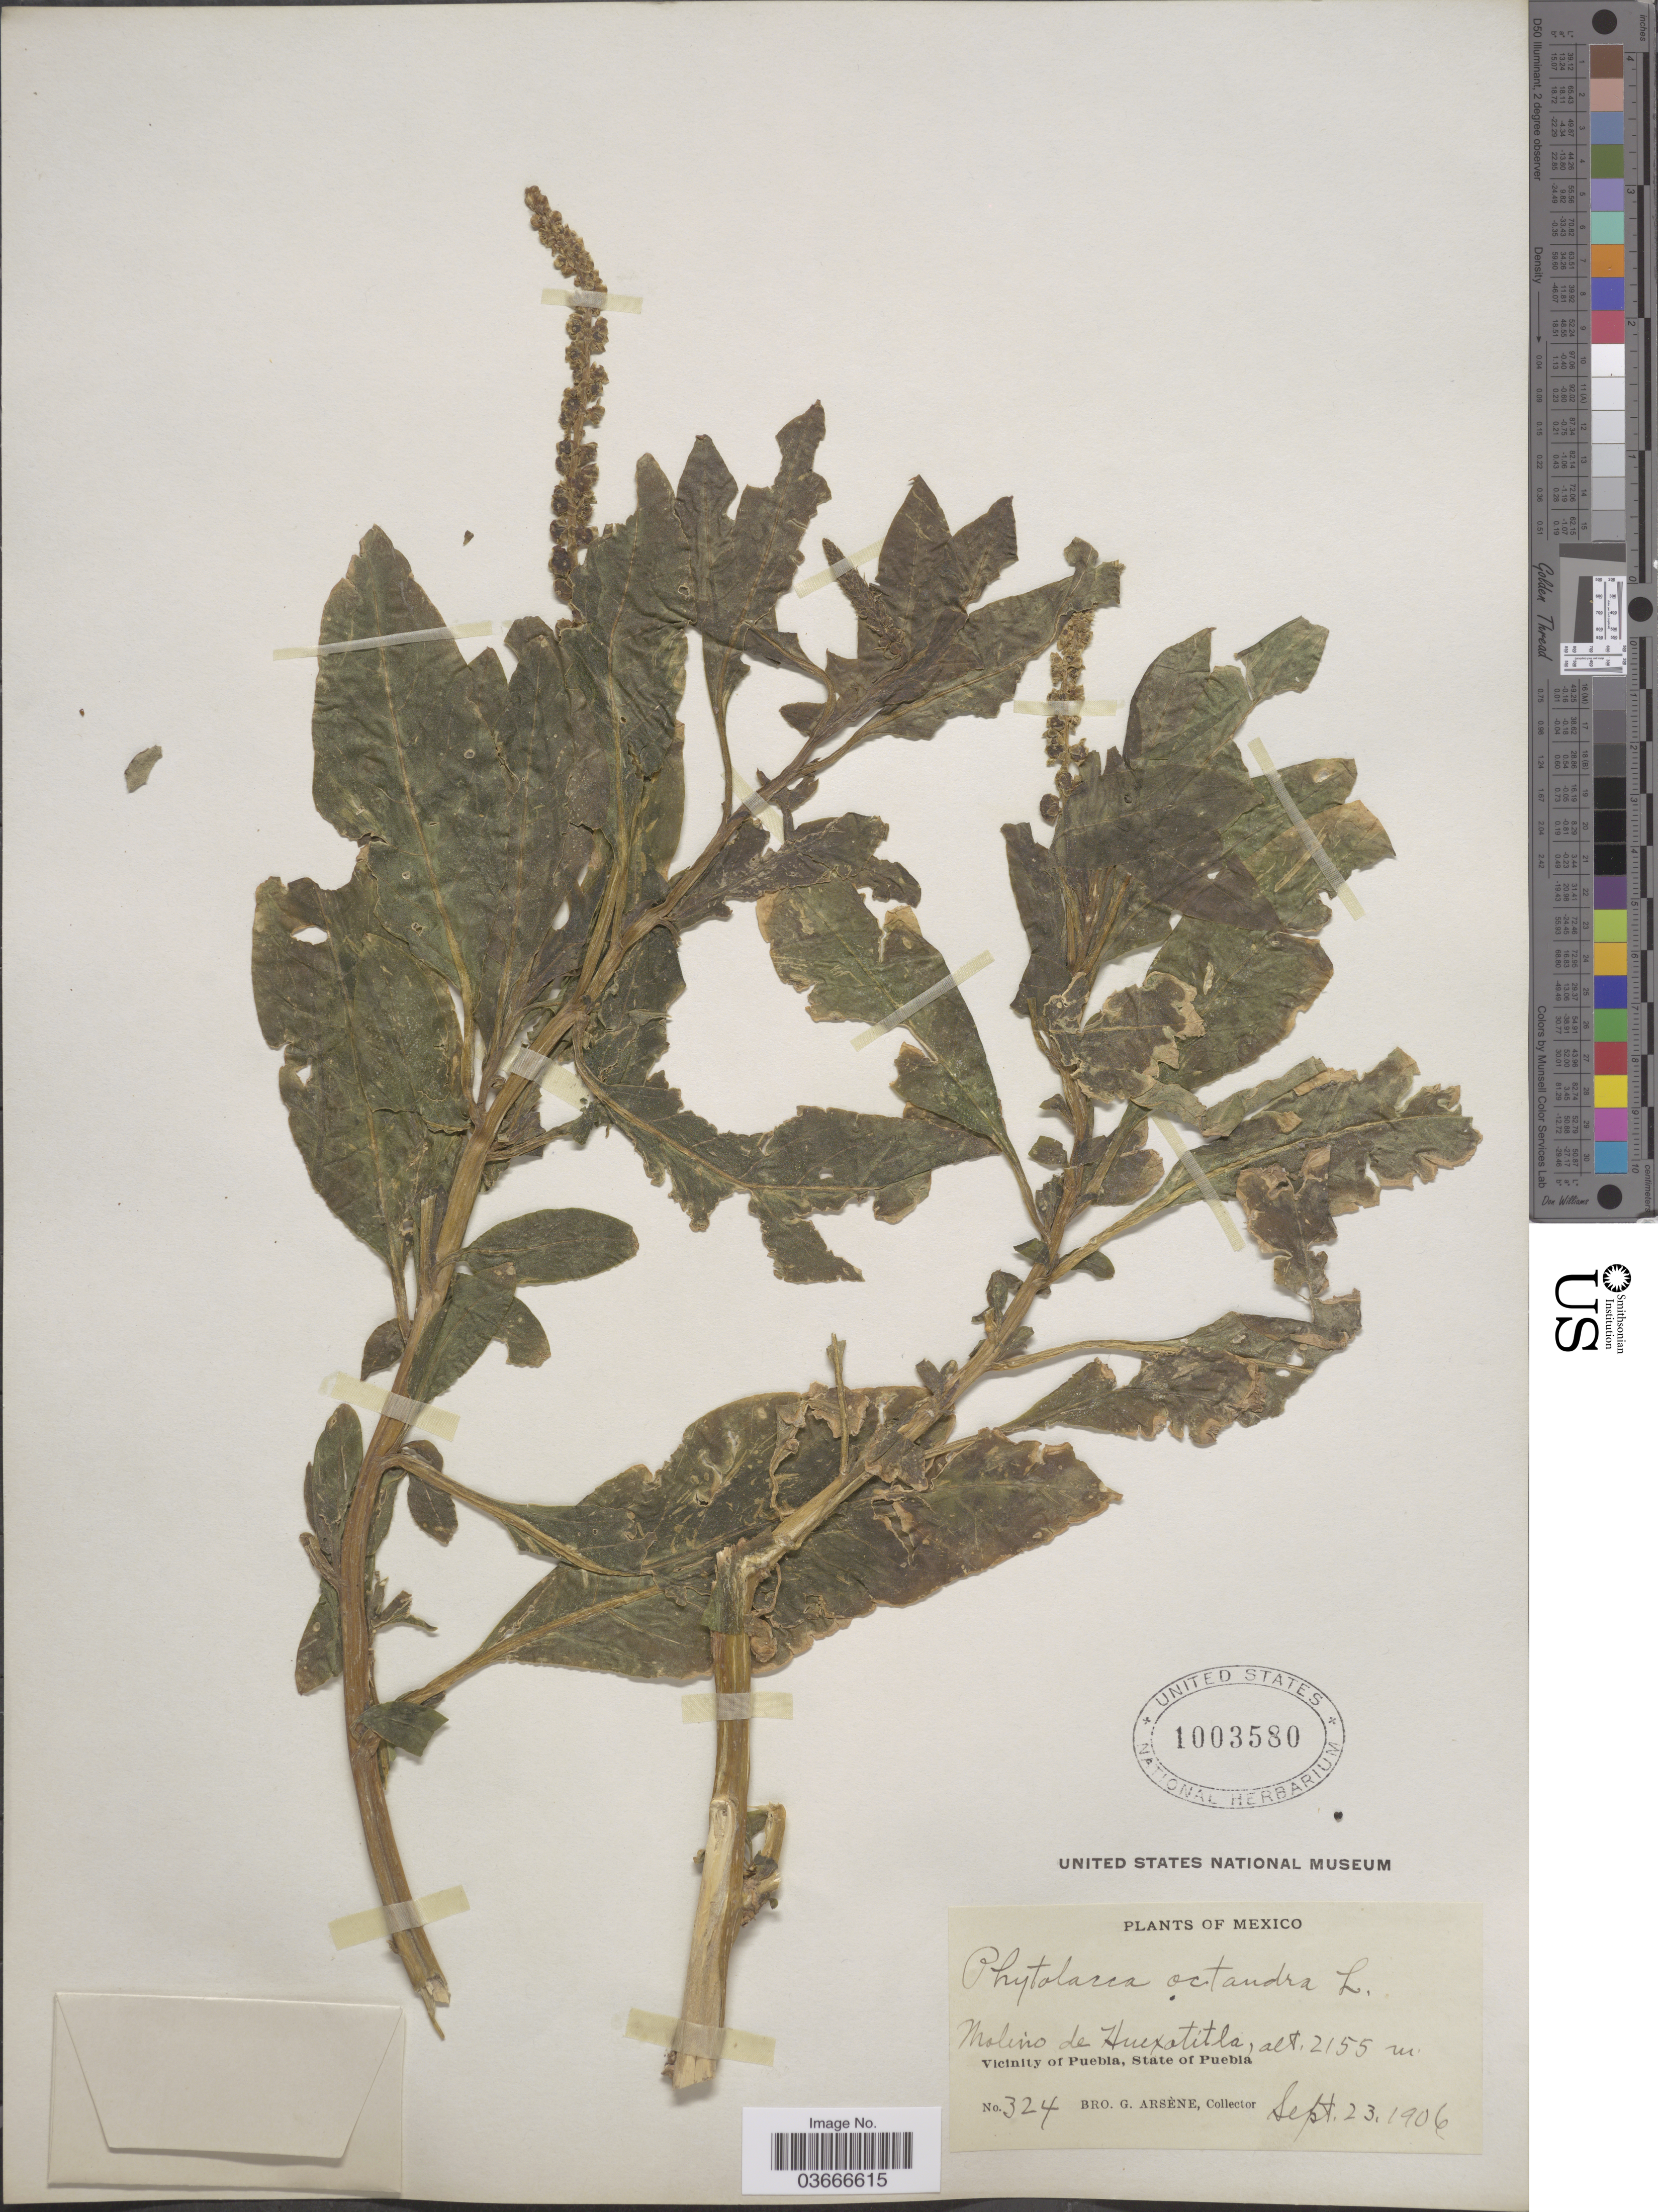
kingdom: Plantae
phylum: Tracheophyta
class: Magnoliopsida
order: Caryophyllales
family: Phytolaccaceae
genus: Phytolacca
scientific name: Phytolacca octandra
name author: L.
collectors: Bro. G. Arsène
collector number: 324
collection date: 1906-09-23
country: Mexico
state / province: Puebla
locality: Molino de Huexatitla. Vicinity of Puebla.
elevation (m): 2155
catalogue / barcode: US 1003580